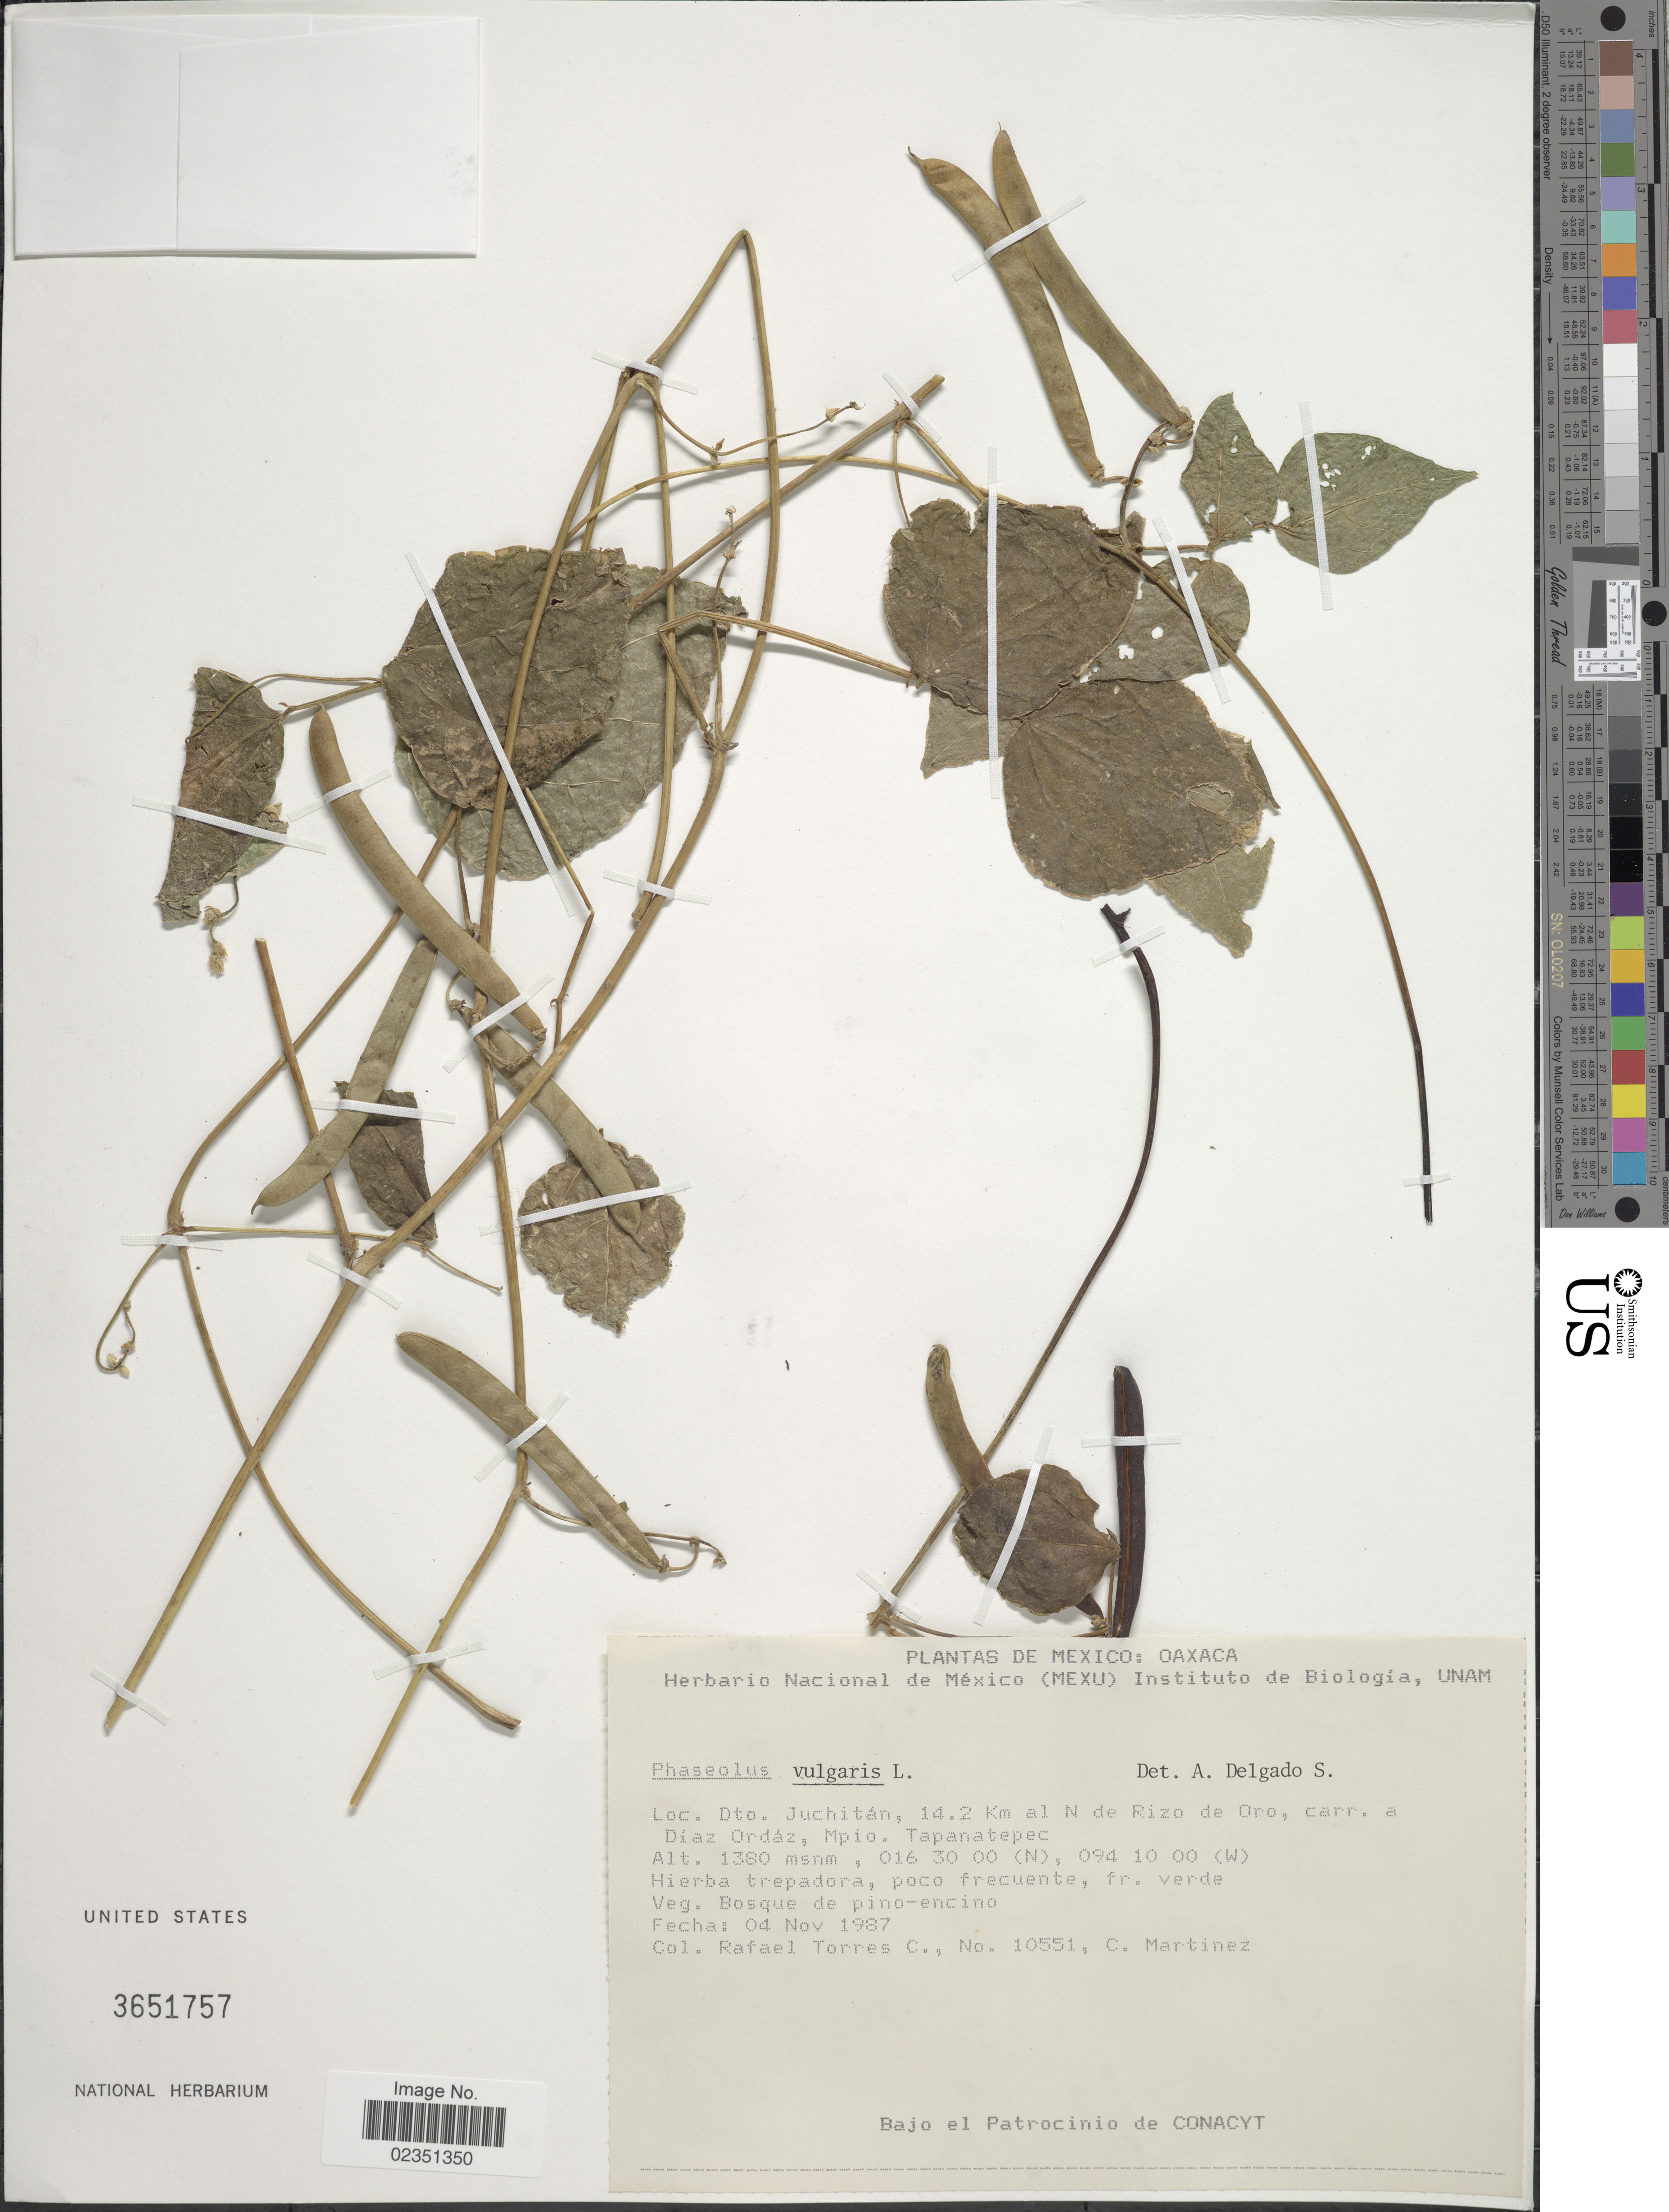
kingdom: Plantae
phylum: Tracheophyta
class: Magnoliopsida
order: Fabales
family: Fabaceae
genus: Phaseolus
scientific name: Phaseolus vulgaris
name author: L.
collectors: R. Torres C. & C. Martínez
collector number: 10551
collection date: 1987-11-04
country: Mexico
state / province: Oaxaca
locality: Dto. Juchitan. 14.2 km al N de Rizo de Oro, carr. a Diaz Ordaz, Mpio. Tapanatepec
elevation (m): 1380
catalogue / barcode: US 3651757